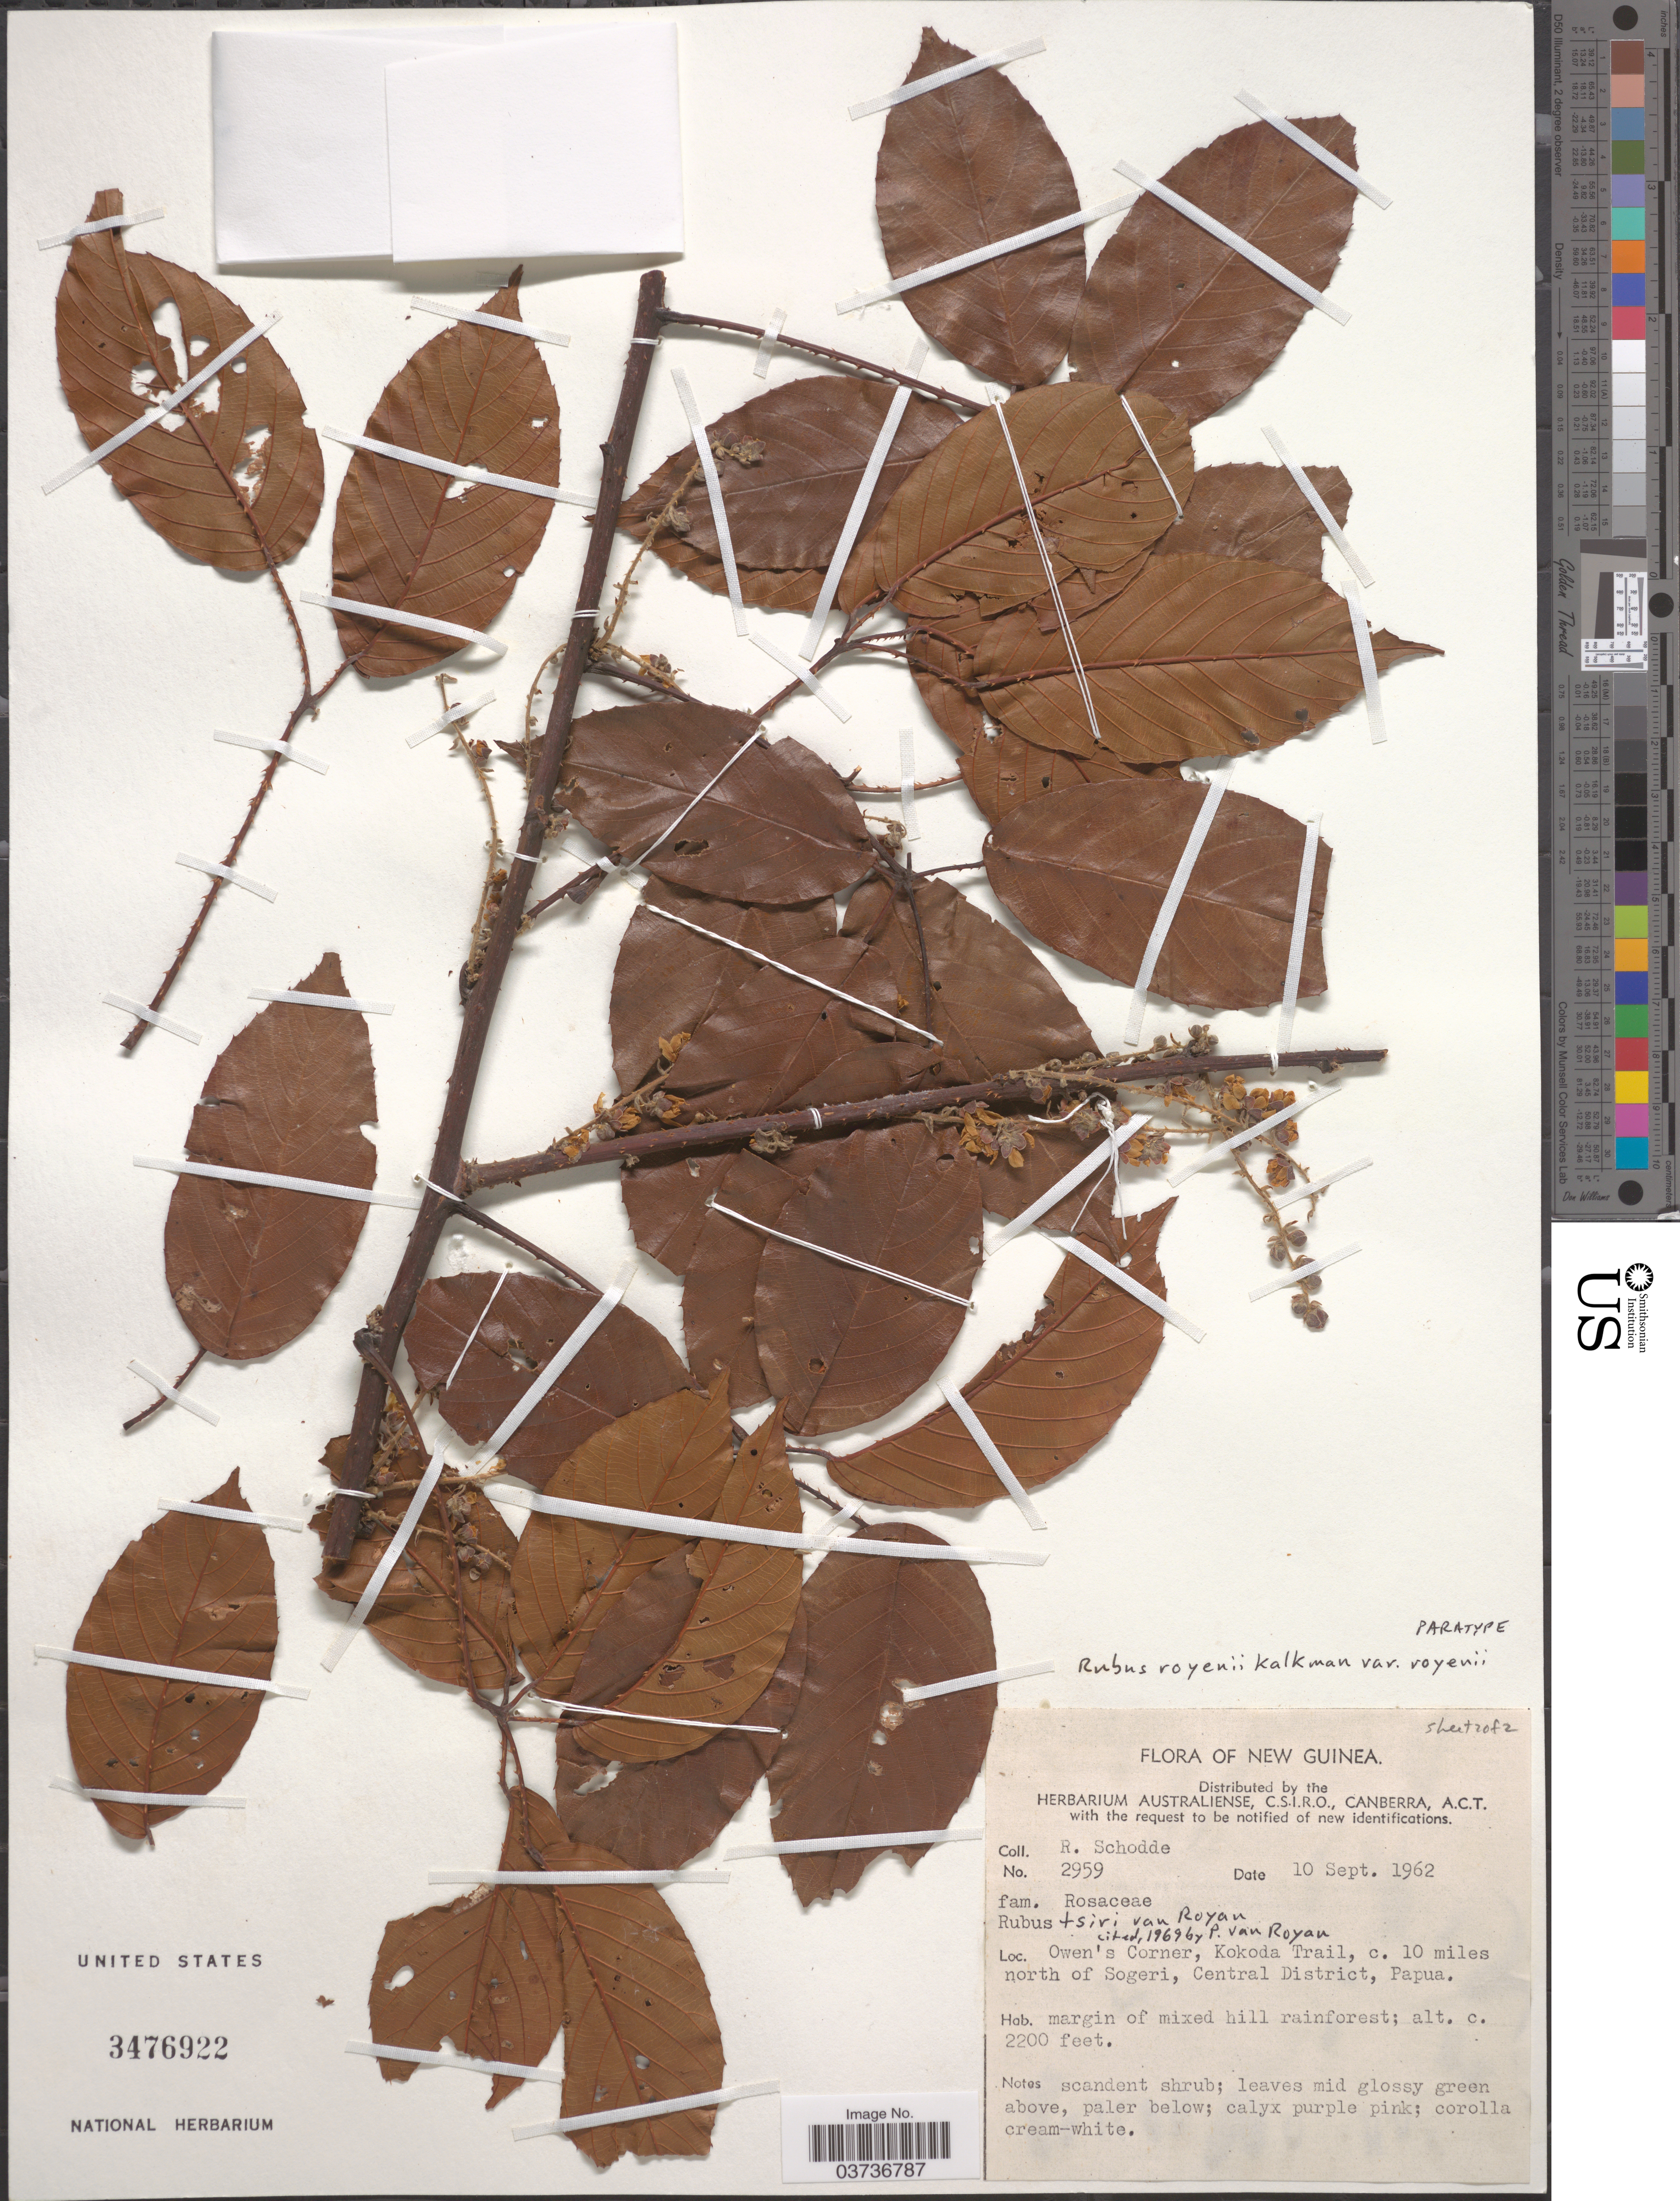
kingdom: Plantae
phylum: Tracheophyta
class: Magnoliopsida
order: Rosales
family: Rosaceae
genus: Rubus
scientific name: Rubus royenii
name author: Kalkman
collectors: R. Schodde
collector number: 2959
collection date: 1962-09-10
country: Papua New Guinea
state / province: Central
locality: New Guinea. Owen's Corner, Kokoda Trail, c. 10 miles north of Sogeri, Central District, Papua.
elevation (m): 671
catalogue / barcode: US 3476922